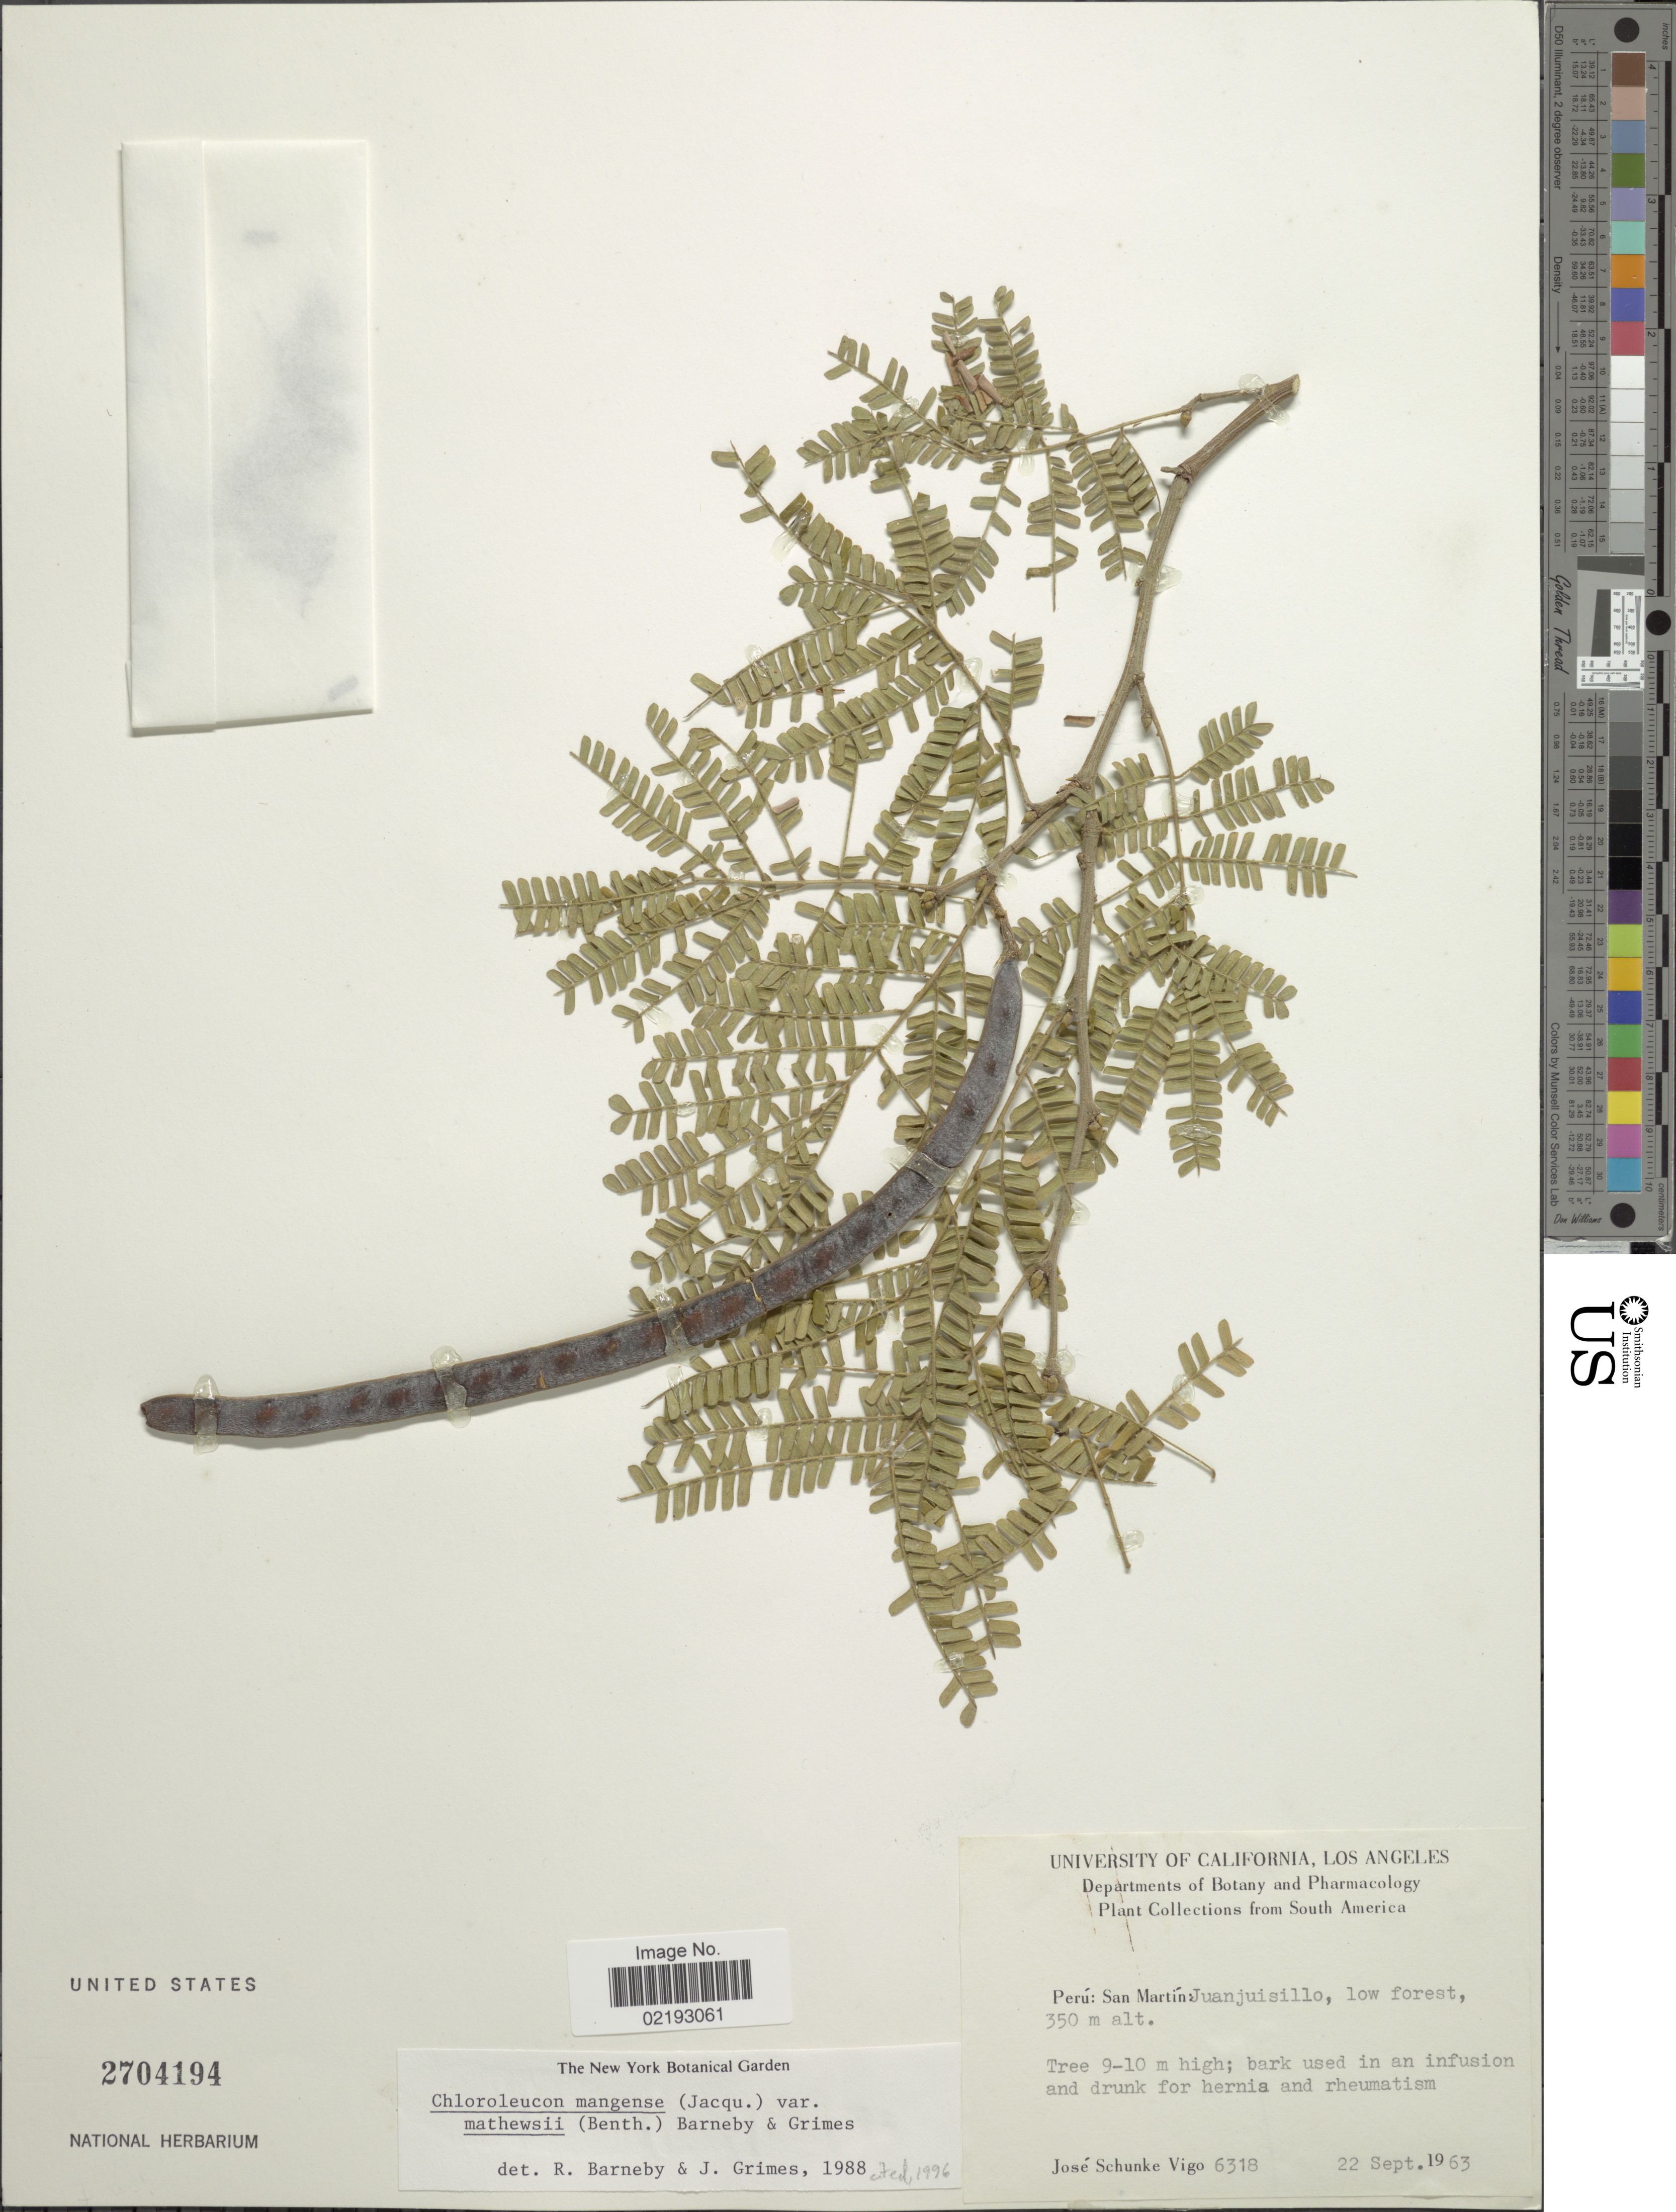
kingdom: Plantae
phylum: Tracheophyta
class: Magnoliopsida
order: Fabales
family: Fabaceae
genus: Chloroleucon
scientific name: Chloroleucon mangense var. mathewsii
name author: (Benth.) Barneby & J.W. Grimes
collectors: J. Schunke Vigo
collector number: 6318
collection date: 1963-09-22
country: Peru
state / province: San Martín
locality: South America, Juanjuisillo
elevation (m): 350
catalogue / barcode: US 2704194